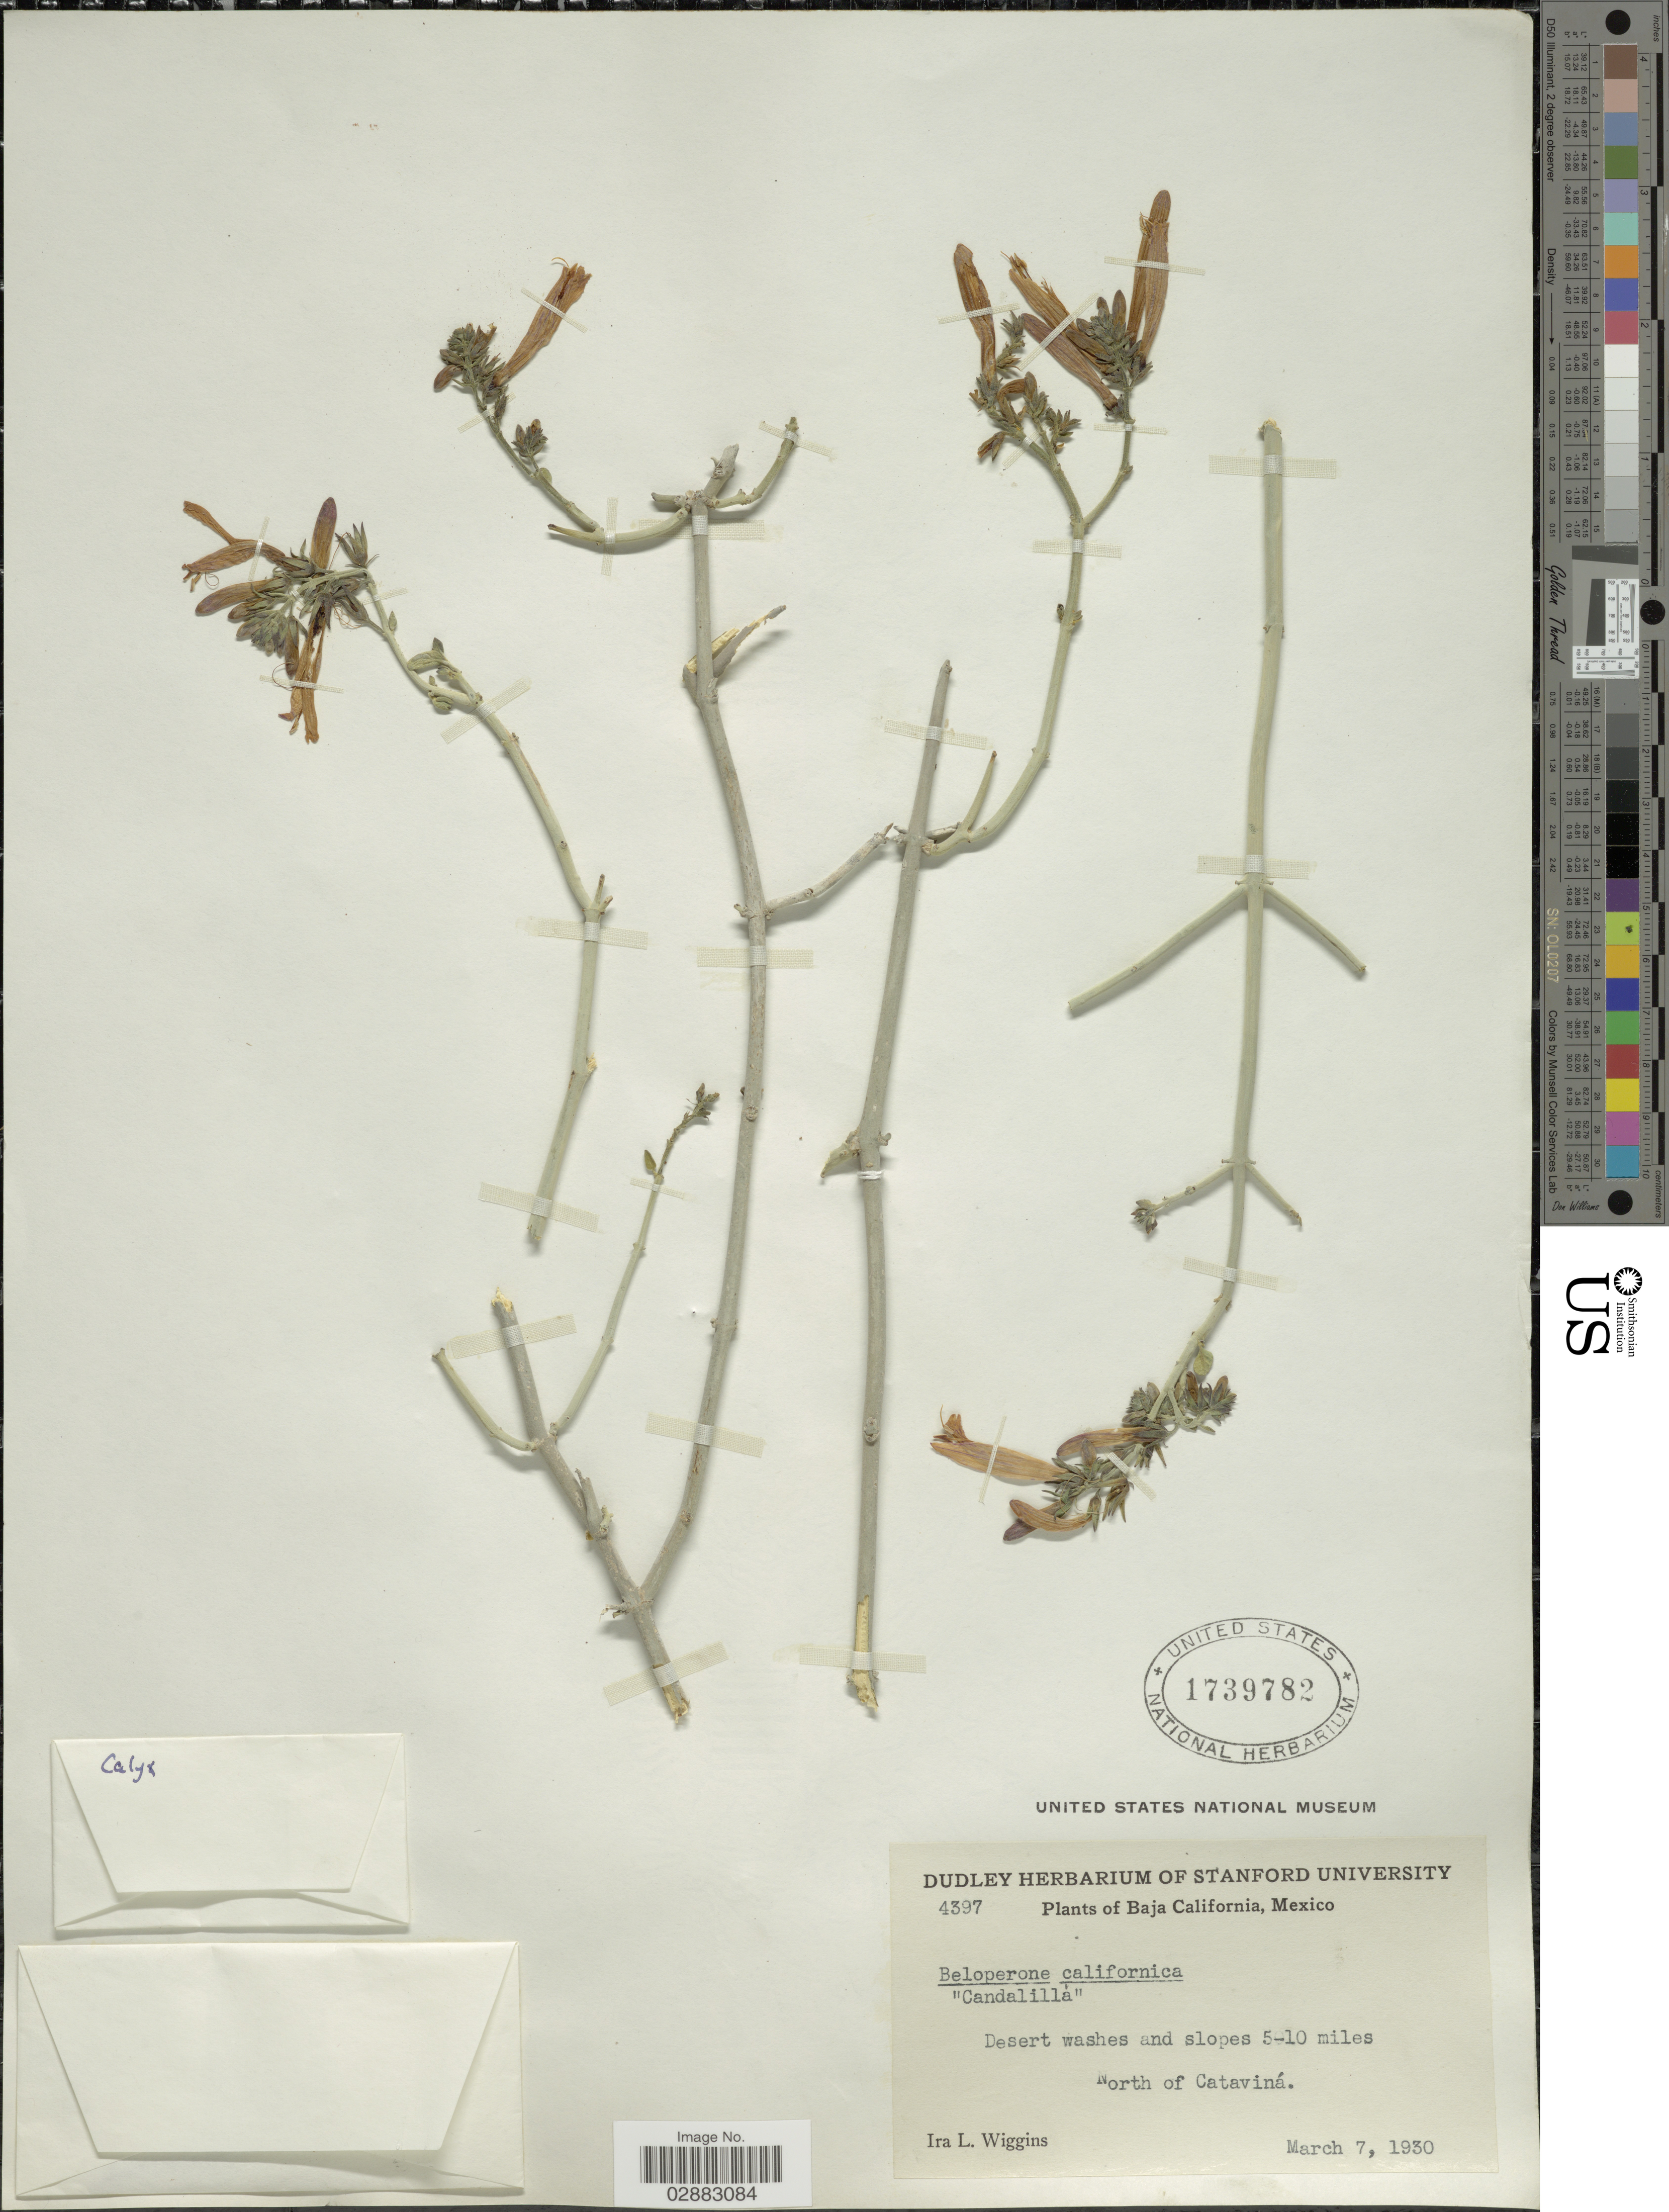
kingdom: Plantae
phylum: Tracheophyta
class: Magnoliopsida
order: Lamiales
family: Acanthaceae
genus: Beloperone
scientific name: Beloperone californica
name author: Benth.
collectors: I. L. Wiggins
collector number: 4397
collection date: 1930-03-07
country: Mexico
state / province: Baja California Norte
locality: Desert washes and slopes 5-10 miles North of Cataviná.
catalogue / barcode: US 1739782